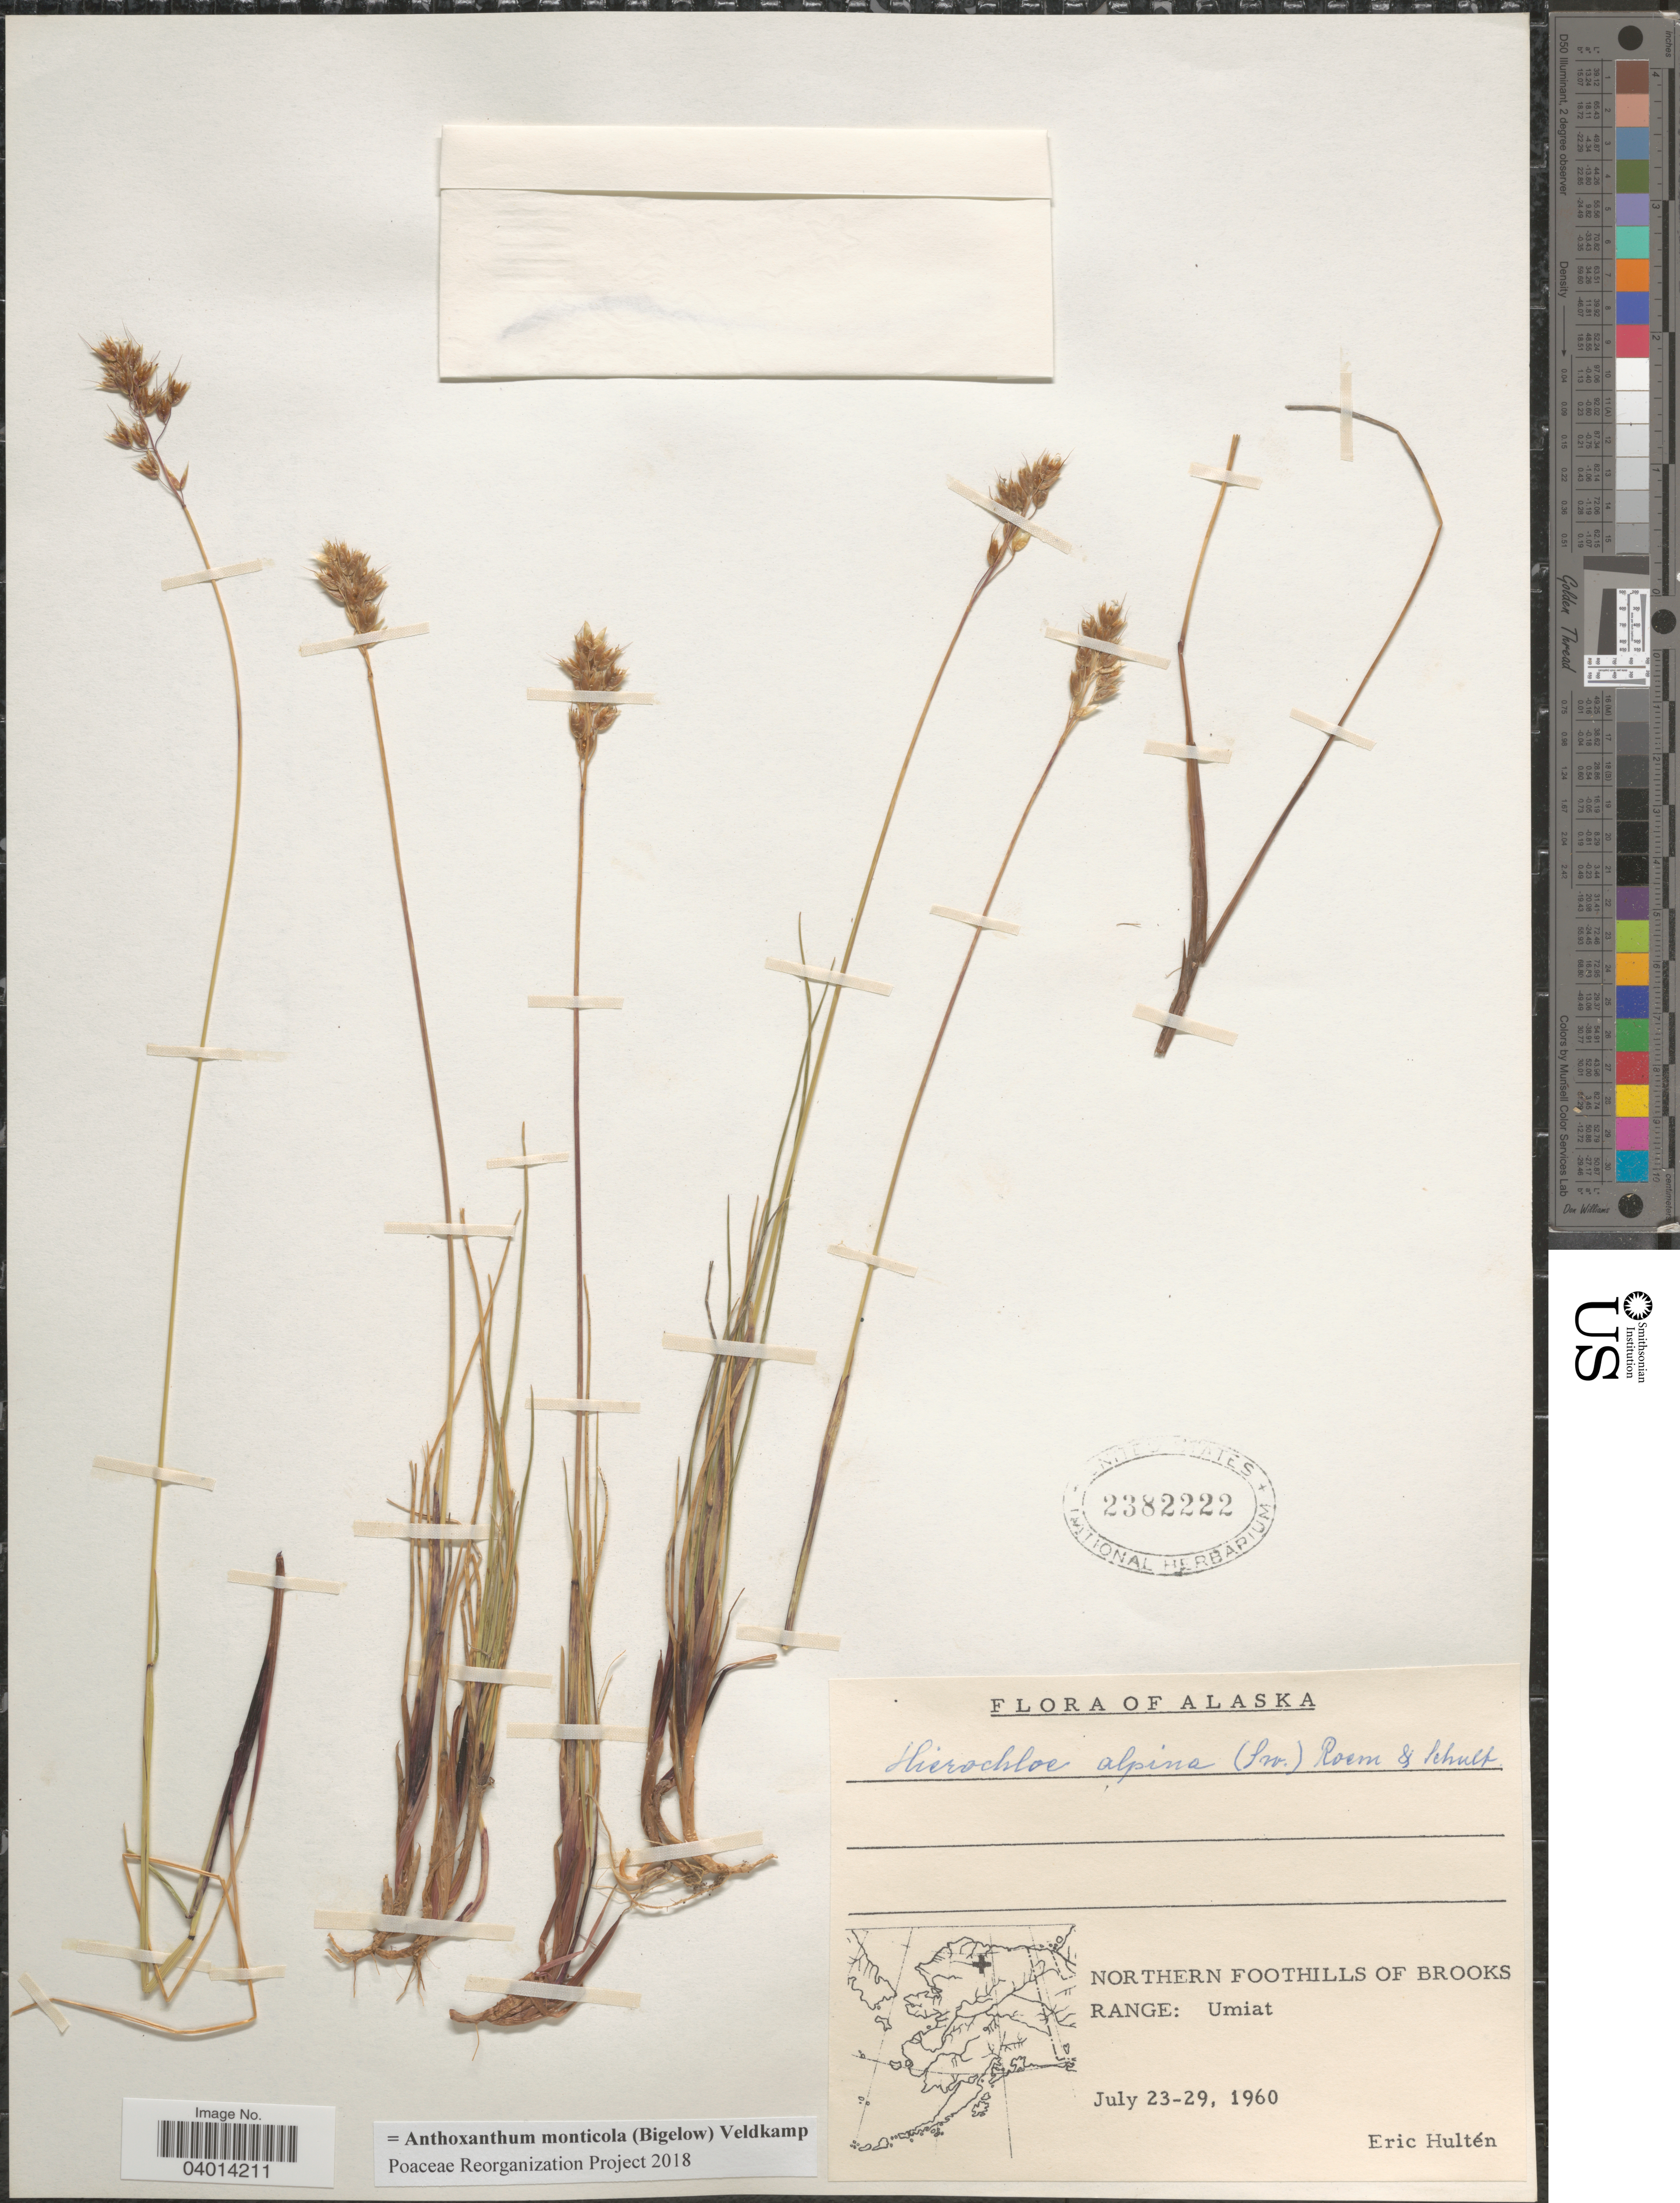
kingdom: Plantae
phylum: Tracheophyta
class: Liliopsida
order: Poales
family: Poaceae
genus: Anthoxanthum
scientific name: Anthoxanthum monticola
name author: (Bigelow) Veldkamp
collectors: E. G. Hultén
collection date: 1960-07-23/1960-07-29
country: United States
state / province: Alaska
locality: Northern Foothills of Brooks Range: Umiat.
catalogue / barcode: US 2382222